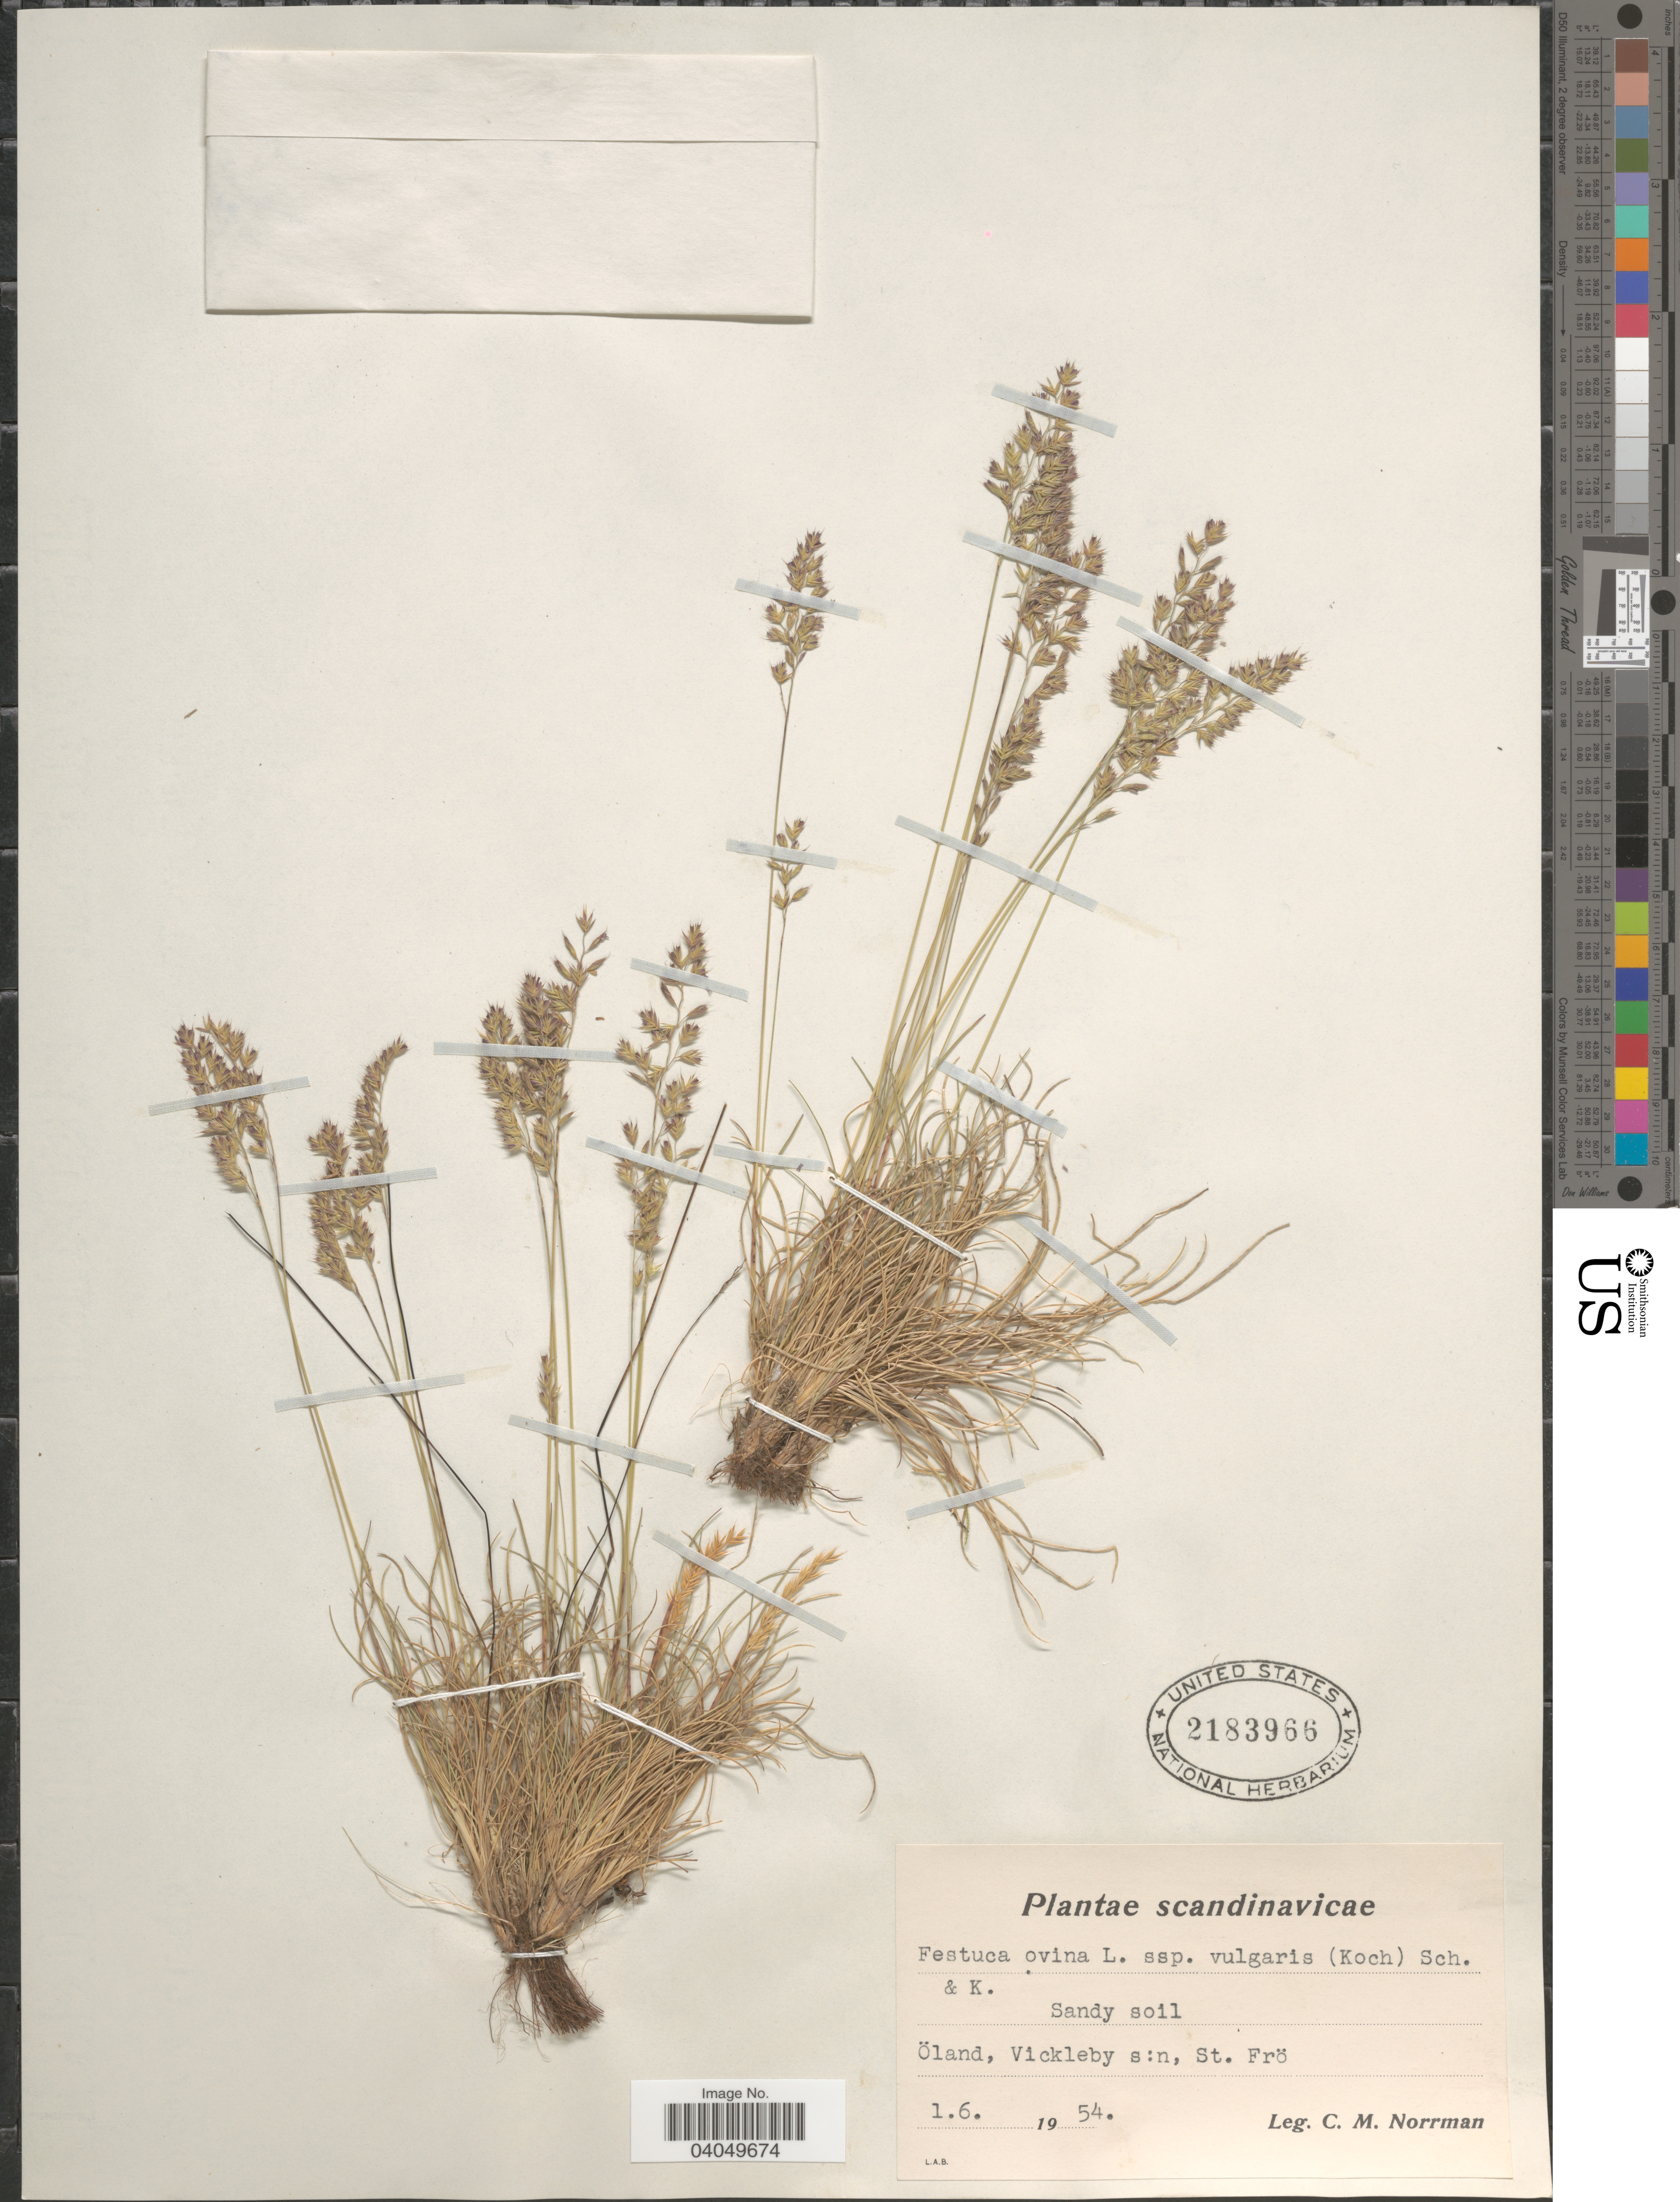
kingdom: Plantae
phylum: Tracheophyta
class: Liliopsida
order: Poales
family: Poaceae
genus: Festuca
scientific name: Festuca ovina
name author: L.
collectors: C. Norrman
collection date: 1954-06-01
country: Sweden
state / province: Kalmar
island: Oland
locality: Scandinavicae. Öland, Vickleby, St. Frö.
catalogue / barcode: US 2183966